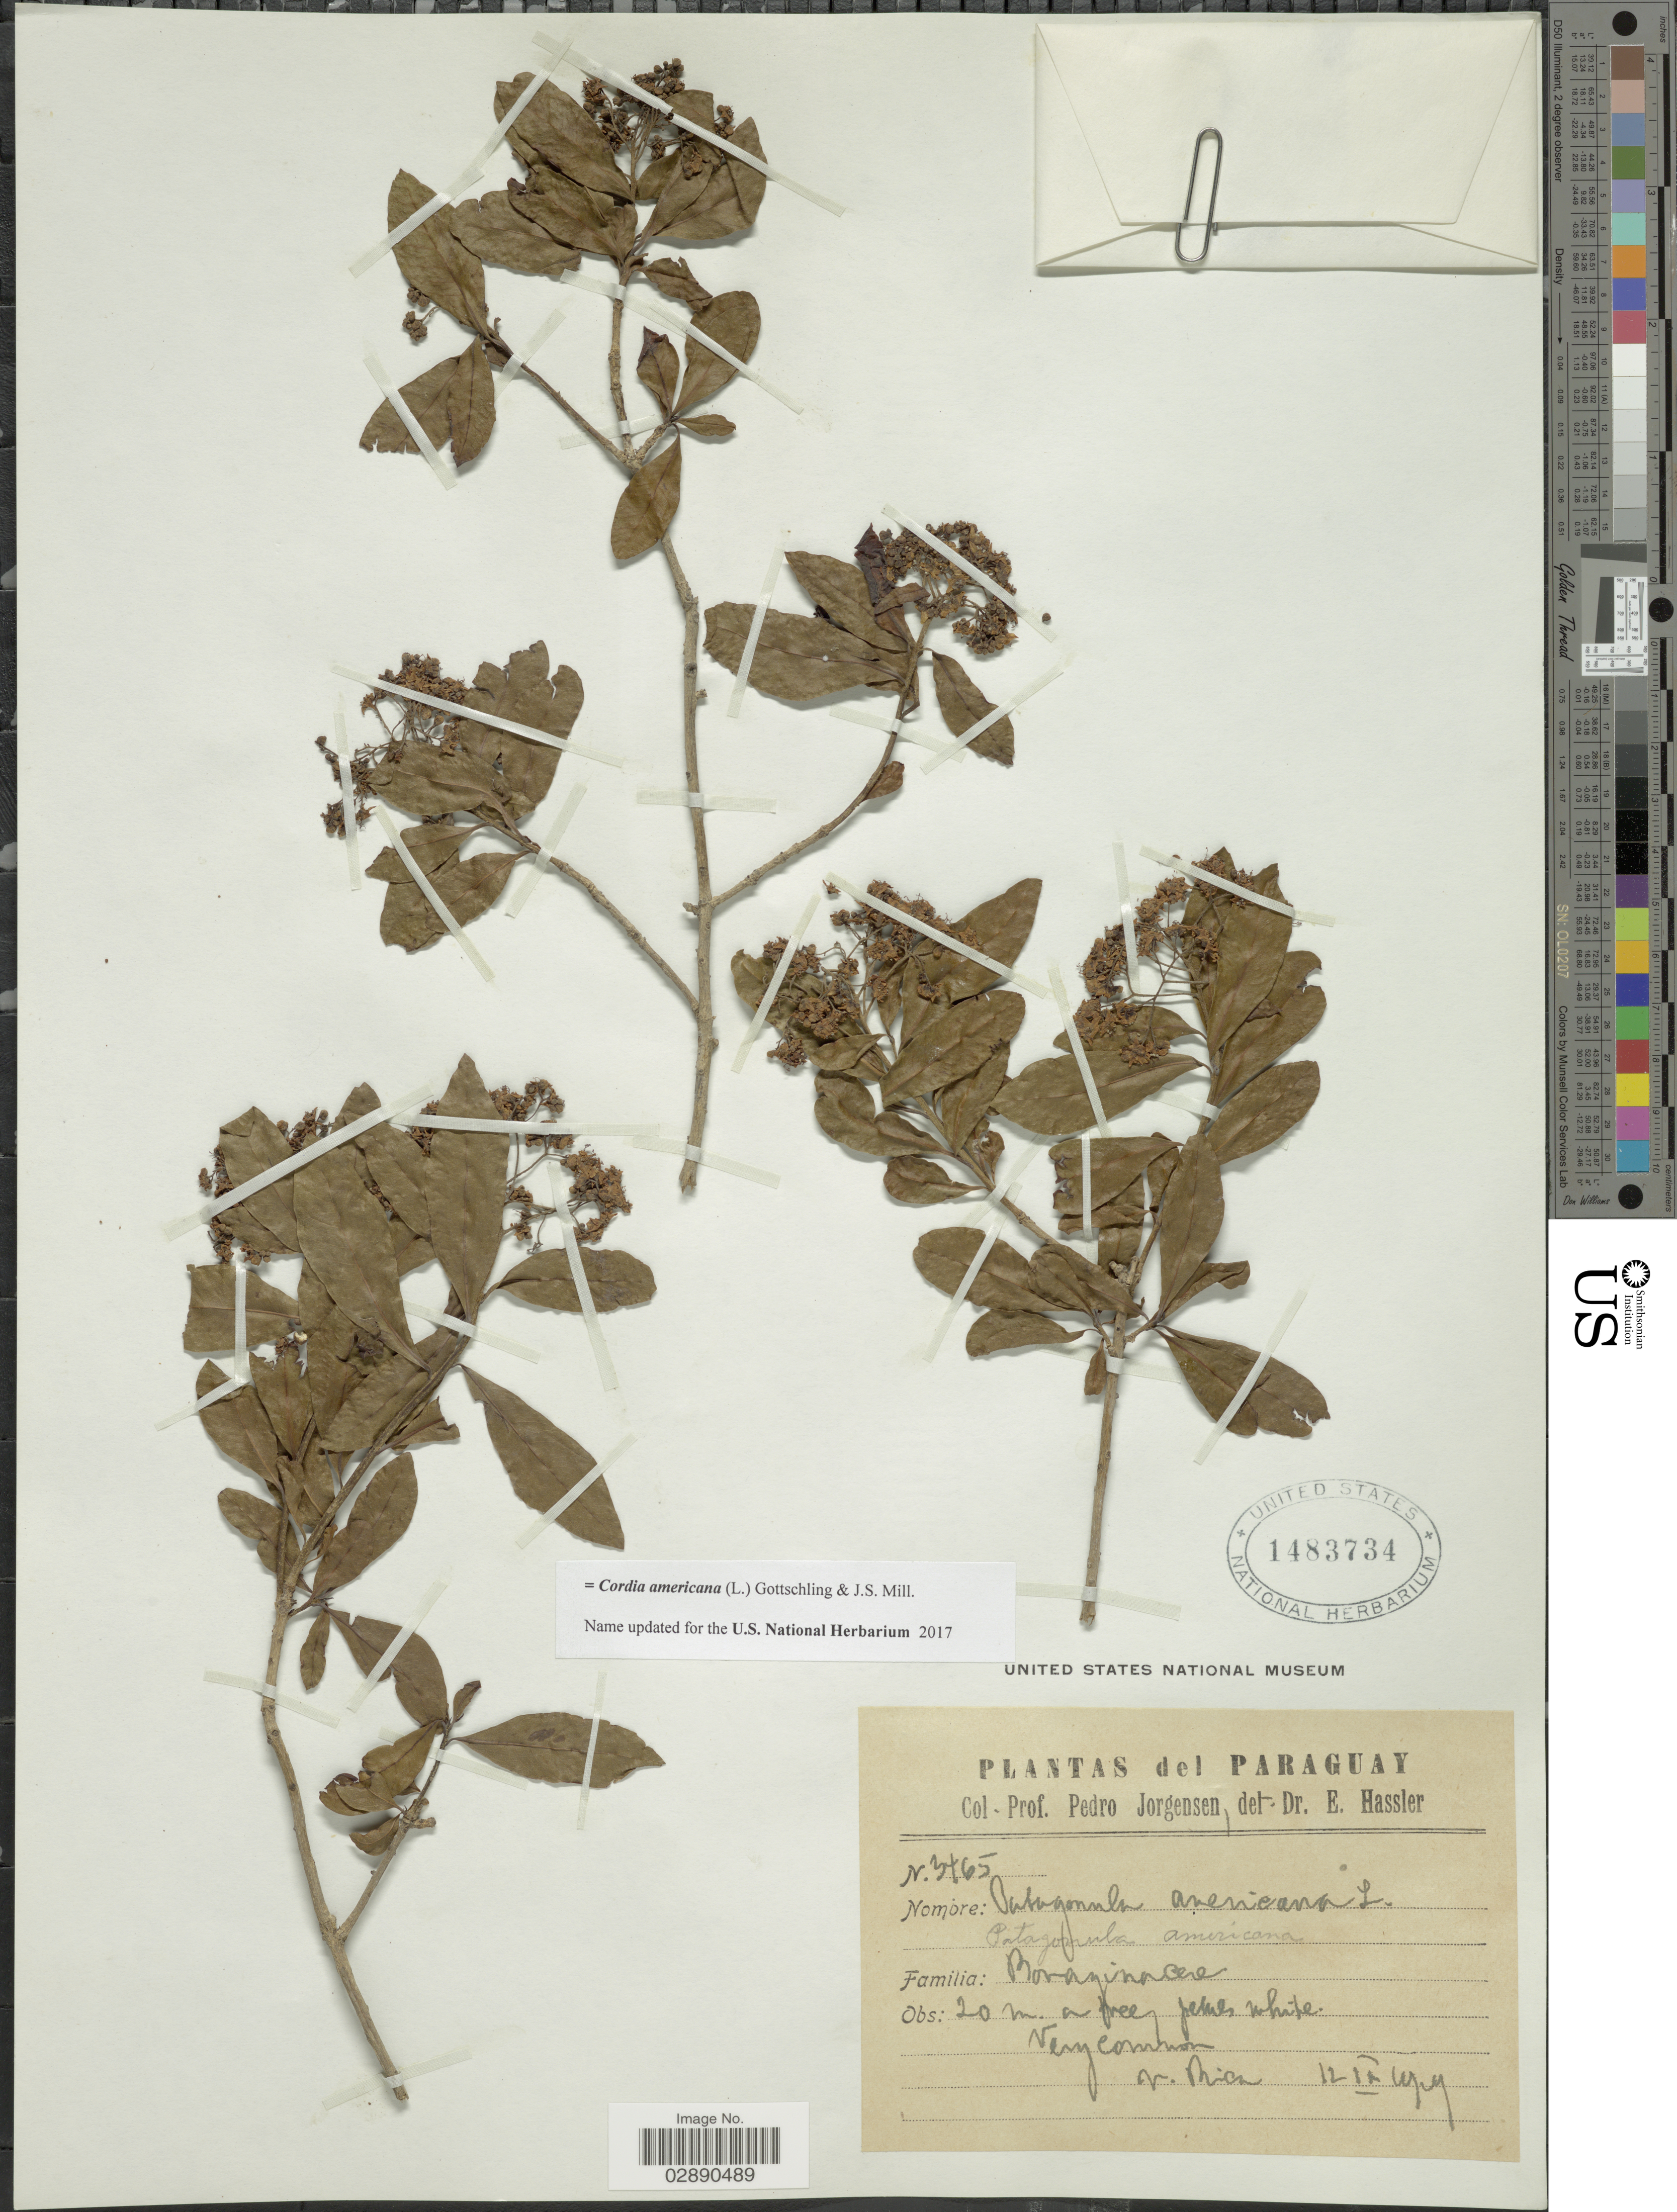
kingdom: Plantae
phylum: Tracheophyta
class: Magnoliopsida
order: Boraginales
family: Cordiaceae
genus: Cordia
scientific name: Cordia americana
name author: (L.) Gottschling & J.S. Mill.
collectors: P. Jörgensen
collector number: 3465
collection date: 1919-09-12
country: Paraguay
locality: V. Rica.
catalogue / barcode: US 1483734